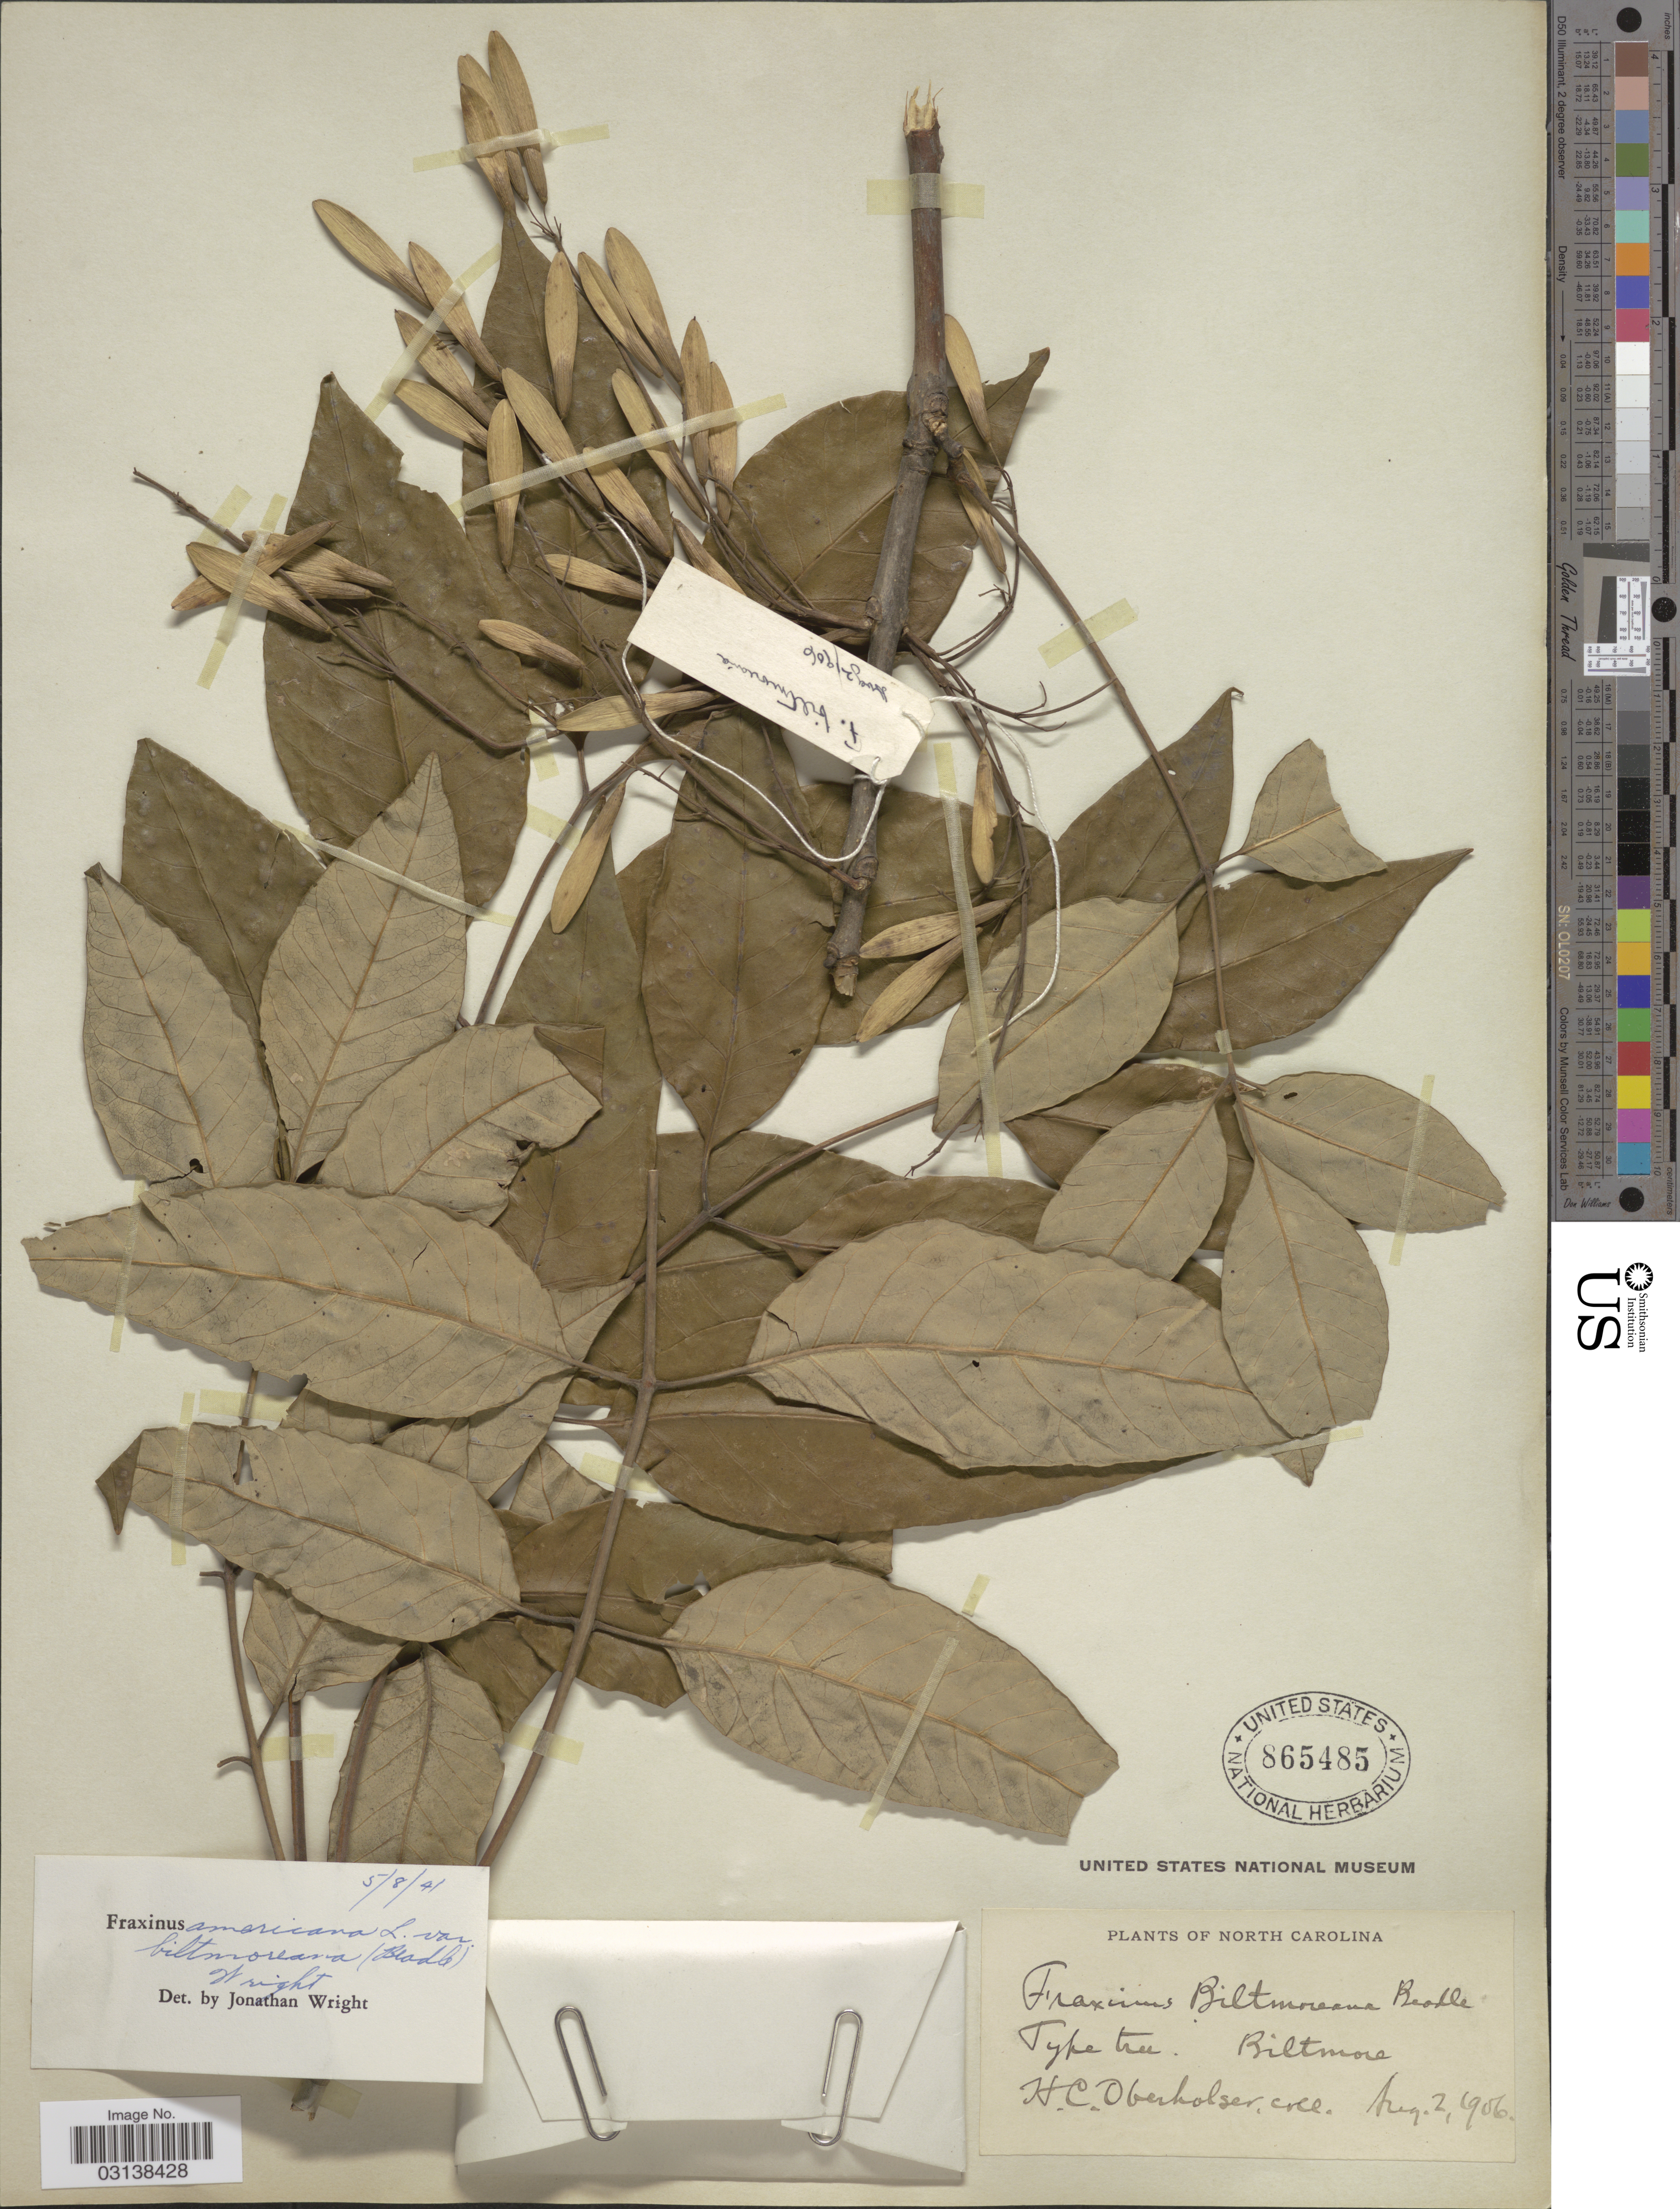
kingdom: Plantae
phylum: Tracheophyta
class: Magnoliopsida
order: Lamiales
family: Oleaceae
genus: Fraxinus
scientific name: Fraxinus americana var. biltmoreana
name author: (Beadle) J.W. Wright ex Fernald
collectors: H. Oberholser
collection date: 1906-08-02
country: United States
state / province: North Carolina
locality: Biltmore.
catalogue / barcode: US 865485